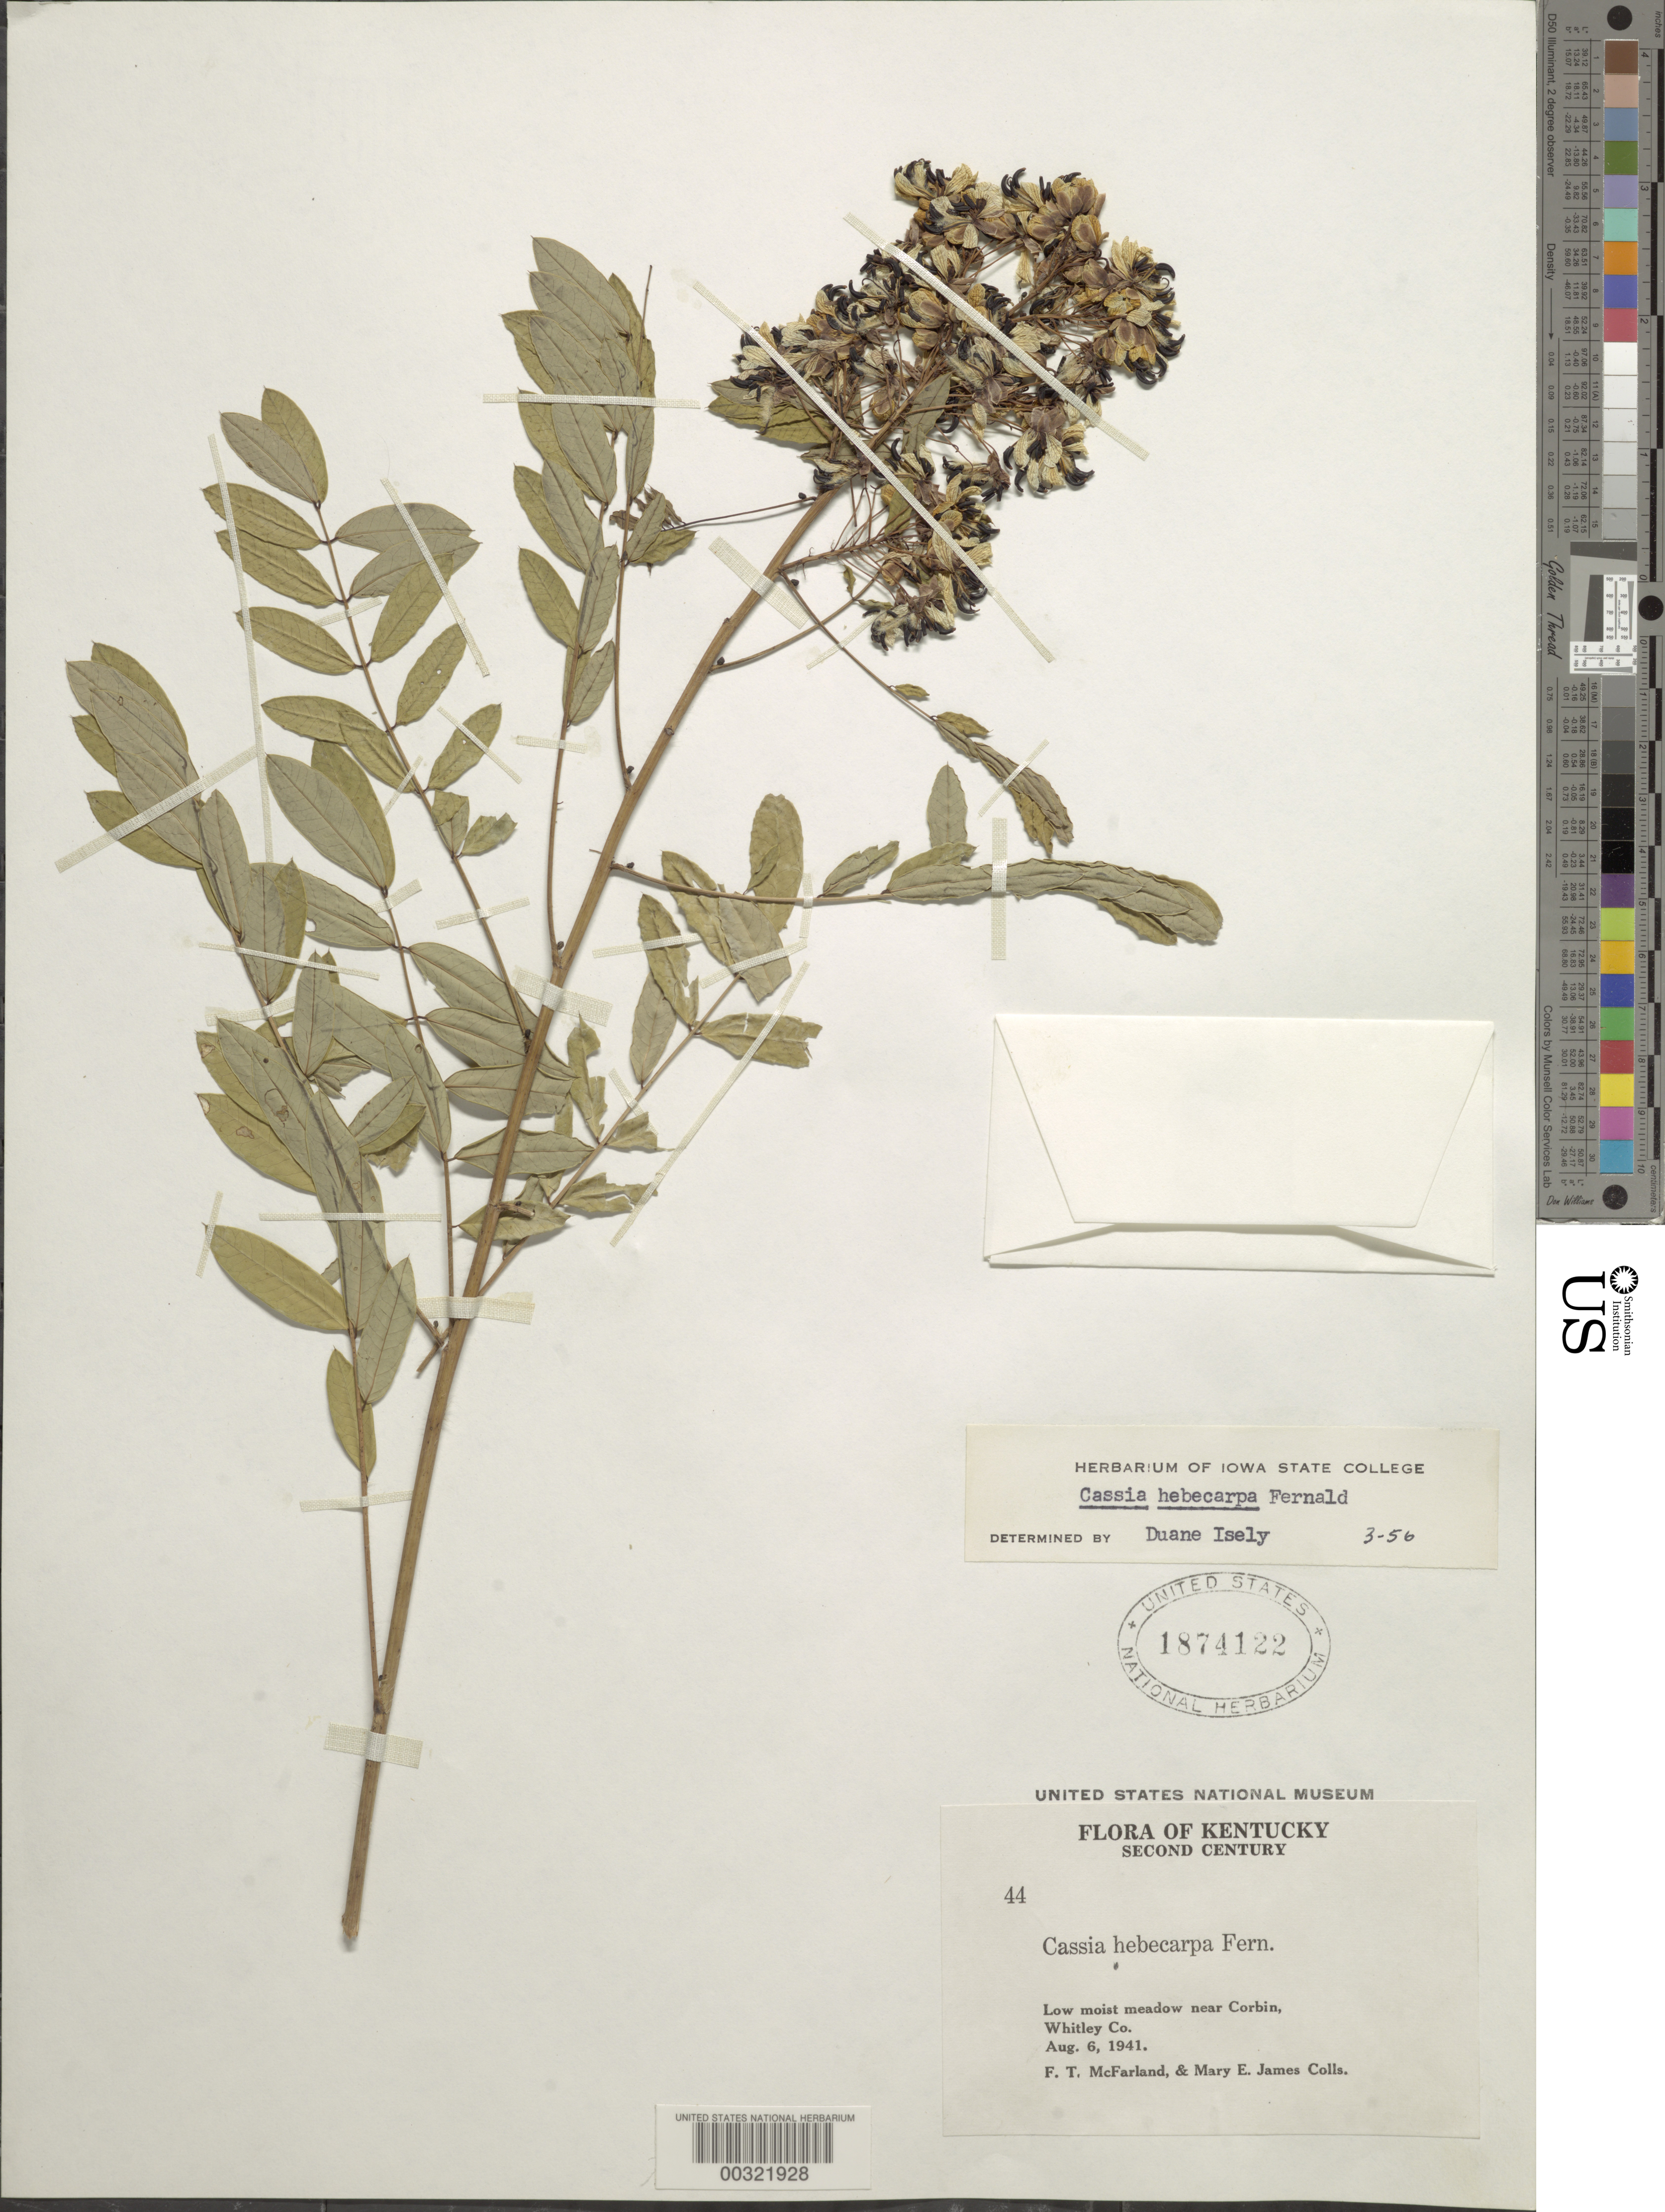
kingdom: Plantae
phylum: Tracheophyta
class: Magnoliopsida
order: Fabales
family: Fabaceae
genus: Senna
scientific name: Senna hebecarpa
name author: (Fernald) H.S. Irwin & Barneby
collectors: F. T. McFarland & M. James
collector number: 44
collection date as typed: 06 Aug 1941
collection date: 1941-08-06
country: United States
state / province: Kentucky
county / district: Whitley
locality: Near corbin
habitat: Low moist meadow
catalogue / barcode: US 1874122